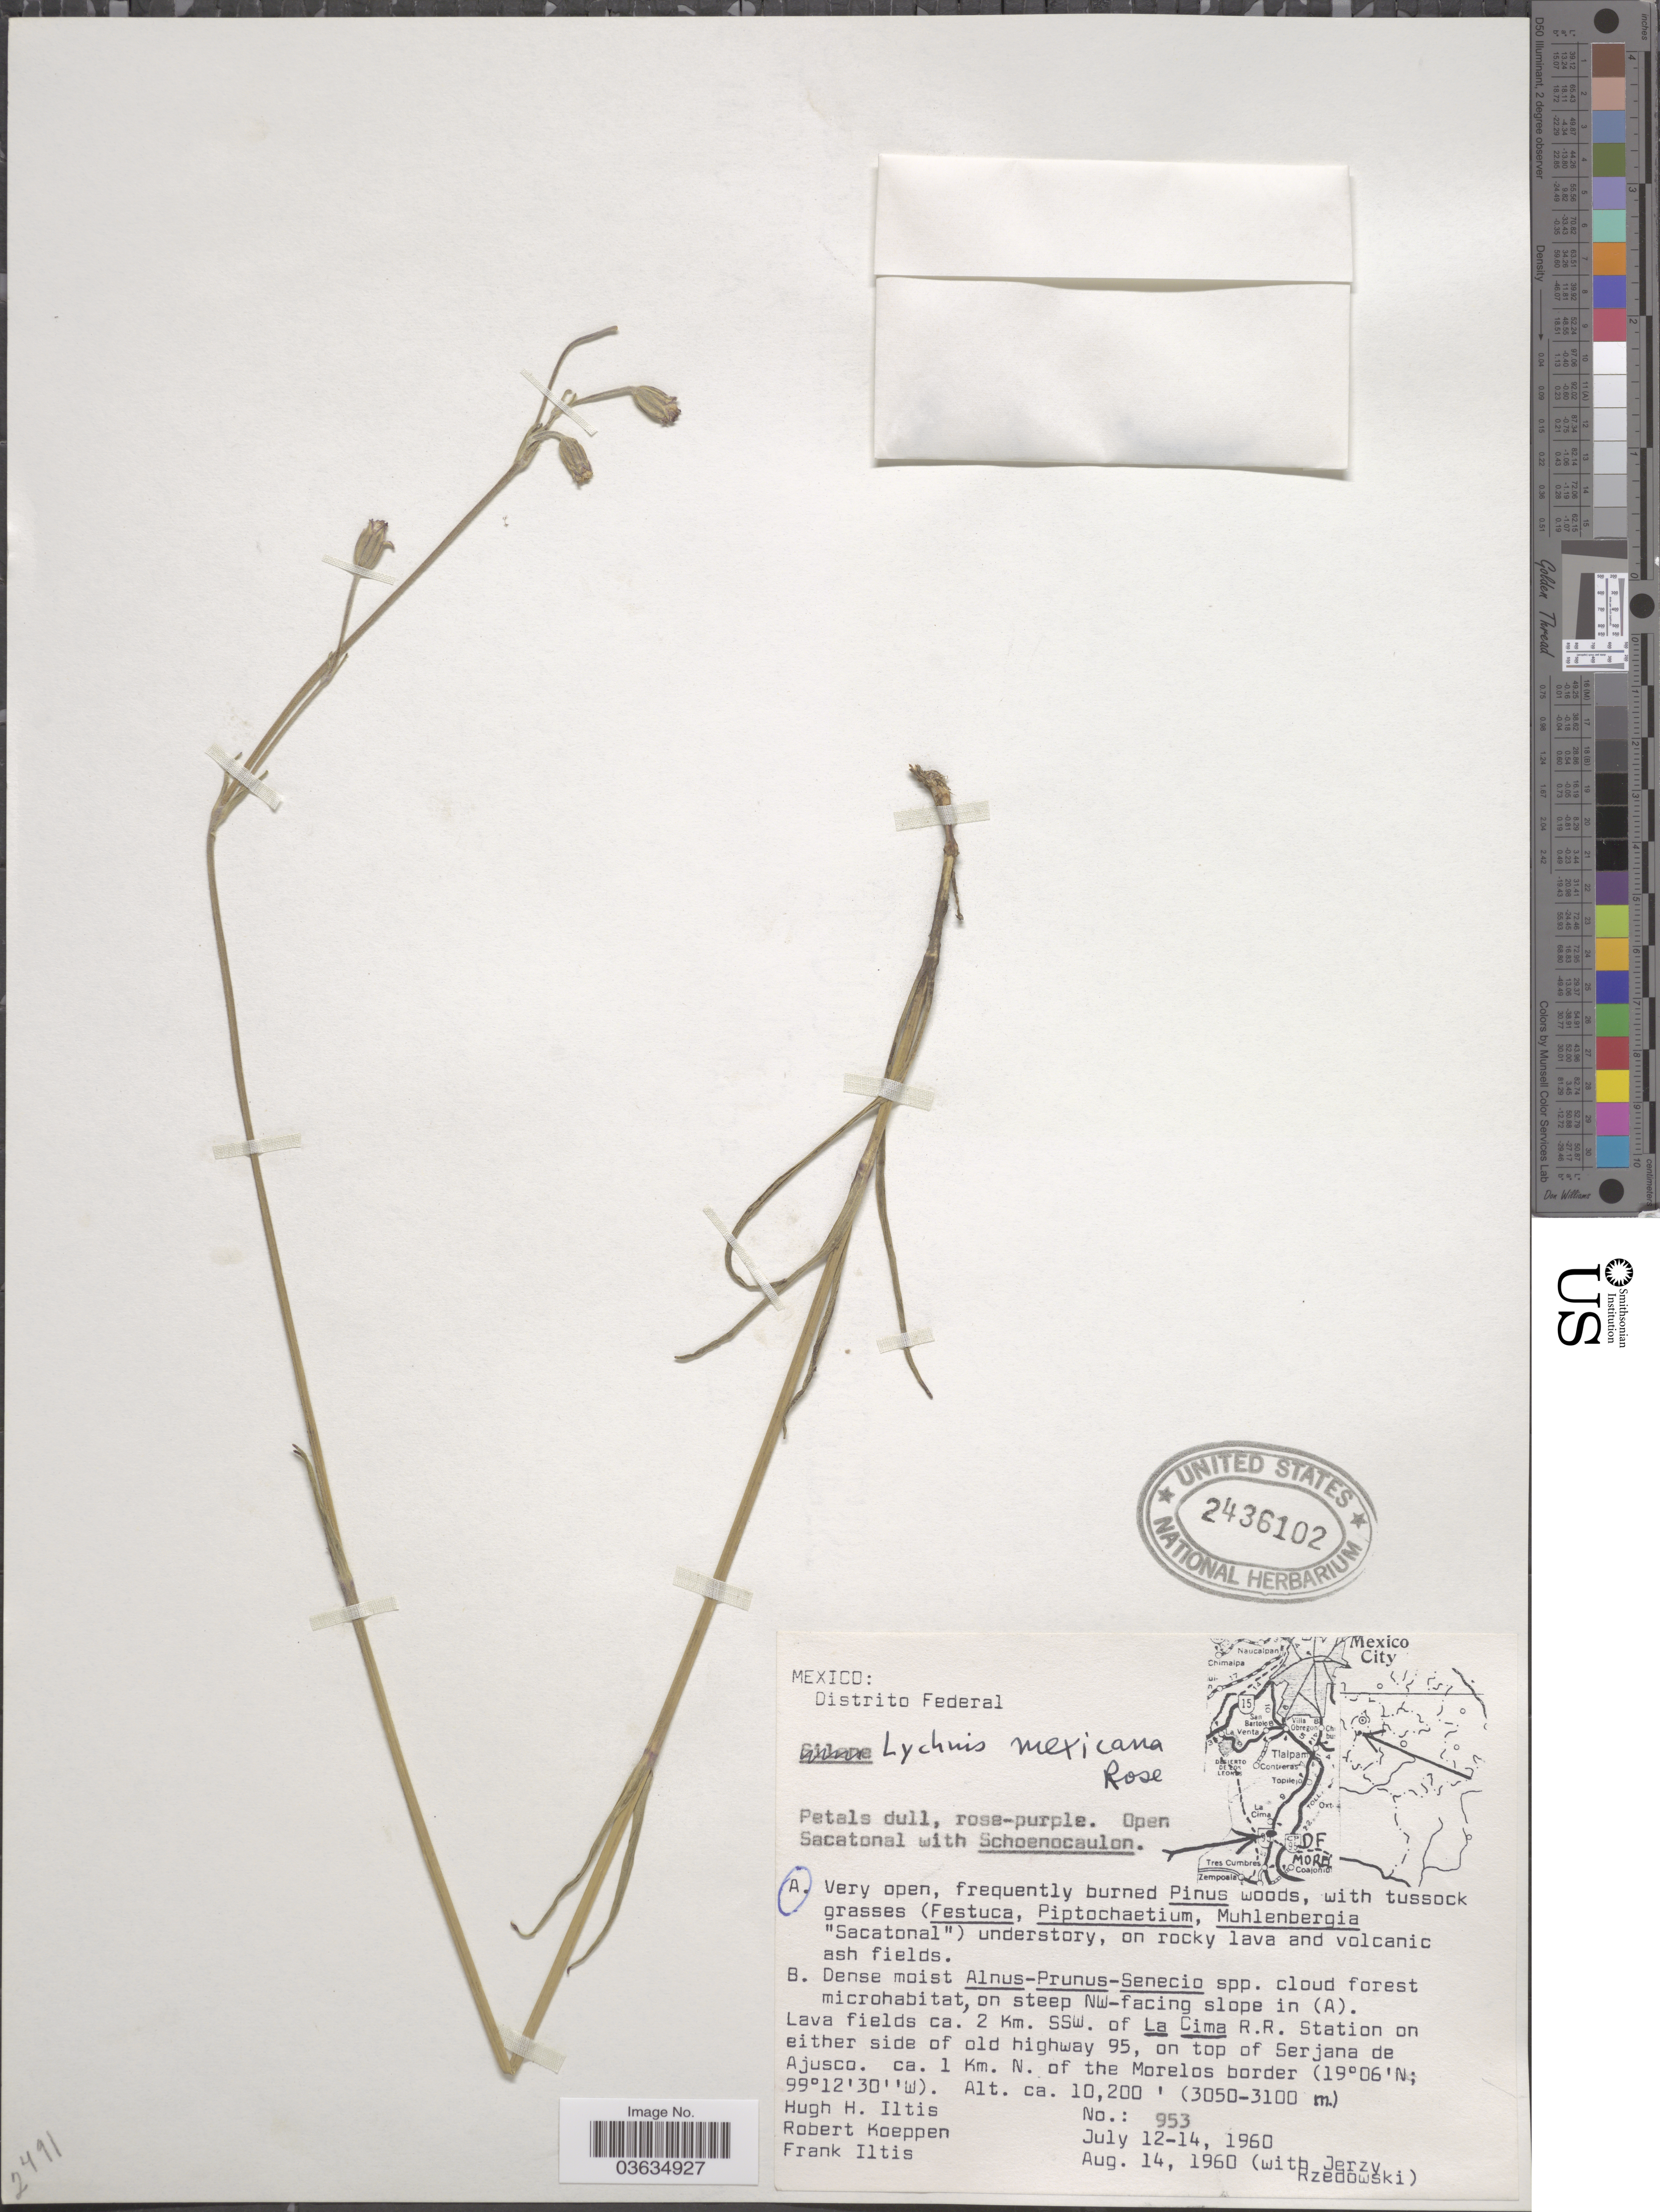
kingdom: Plantae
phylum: Tracheophyta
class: Magnoliopsida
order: Caryophyllales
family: Caryophyllaceae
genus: Silene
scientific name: Silene favargeri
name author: Bocquet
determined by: Strong, Mark T., (BOT), Smithsonian Institution - National Museum of Natural History (UNITED STATES)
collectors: H. Iltis, R. C. Koeppen & F. S. Iltis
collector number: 953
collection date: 1960-07-12/1960-07-14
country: Mexico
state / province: Distrito Federal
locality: Lava fields ca. 2 Km. SSW. of La Cima R.R. Station on either side of old highway 95, on top of Serjana de Ajusco. Ca. 1 Km. N. of the Morelos border.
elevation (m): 3109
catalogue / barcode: US 2436102